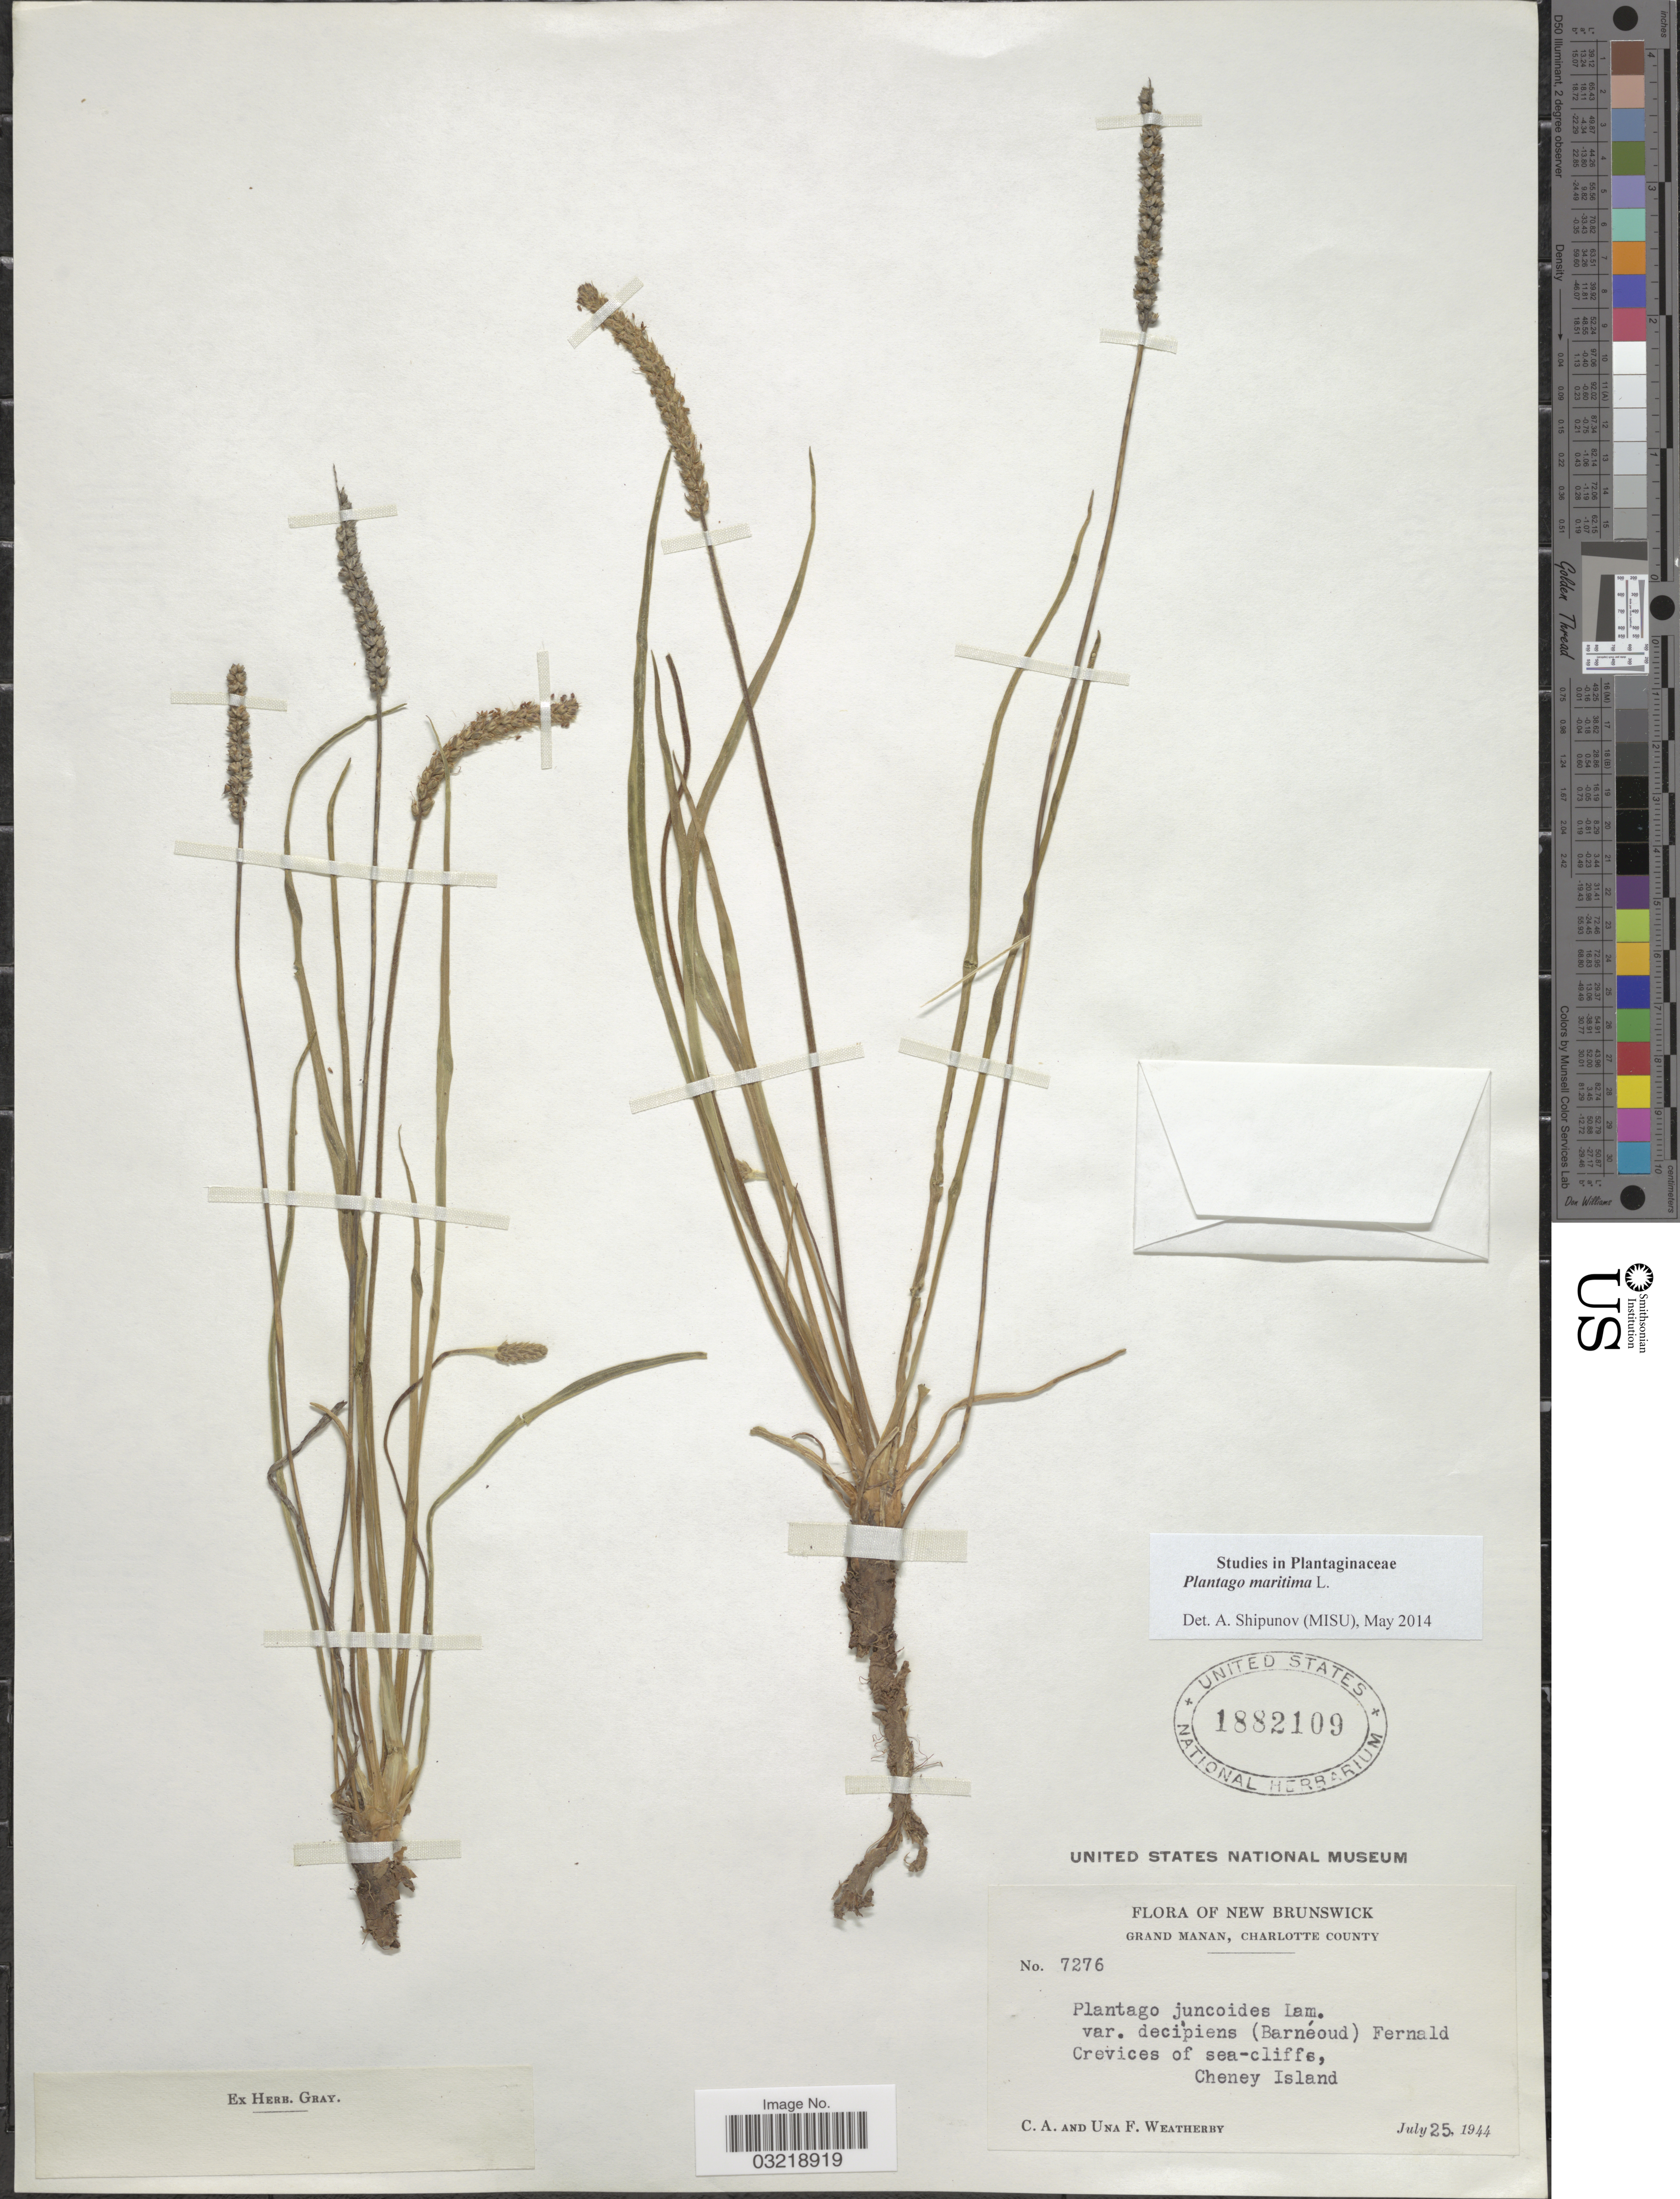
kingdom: Plantae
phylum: Tracheophyta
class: Magnoliopsida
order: Lamiales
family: Plantaginaceae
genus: Plantago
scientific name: Plantago maritima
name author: L.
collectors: C. A. Weatherby & U. Weatherby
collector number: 7276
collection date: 1944-07-25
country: Canada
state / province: New Brunswick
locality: Grand Manan, Charlotte County. Crevices of sea-cliffs, Cheney Island.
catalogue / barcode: US 1882109